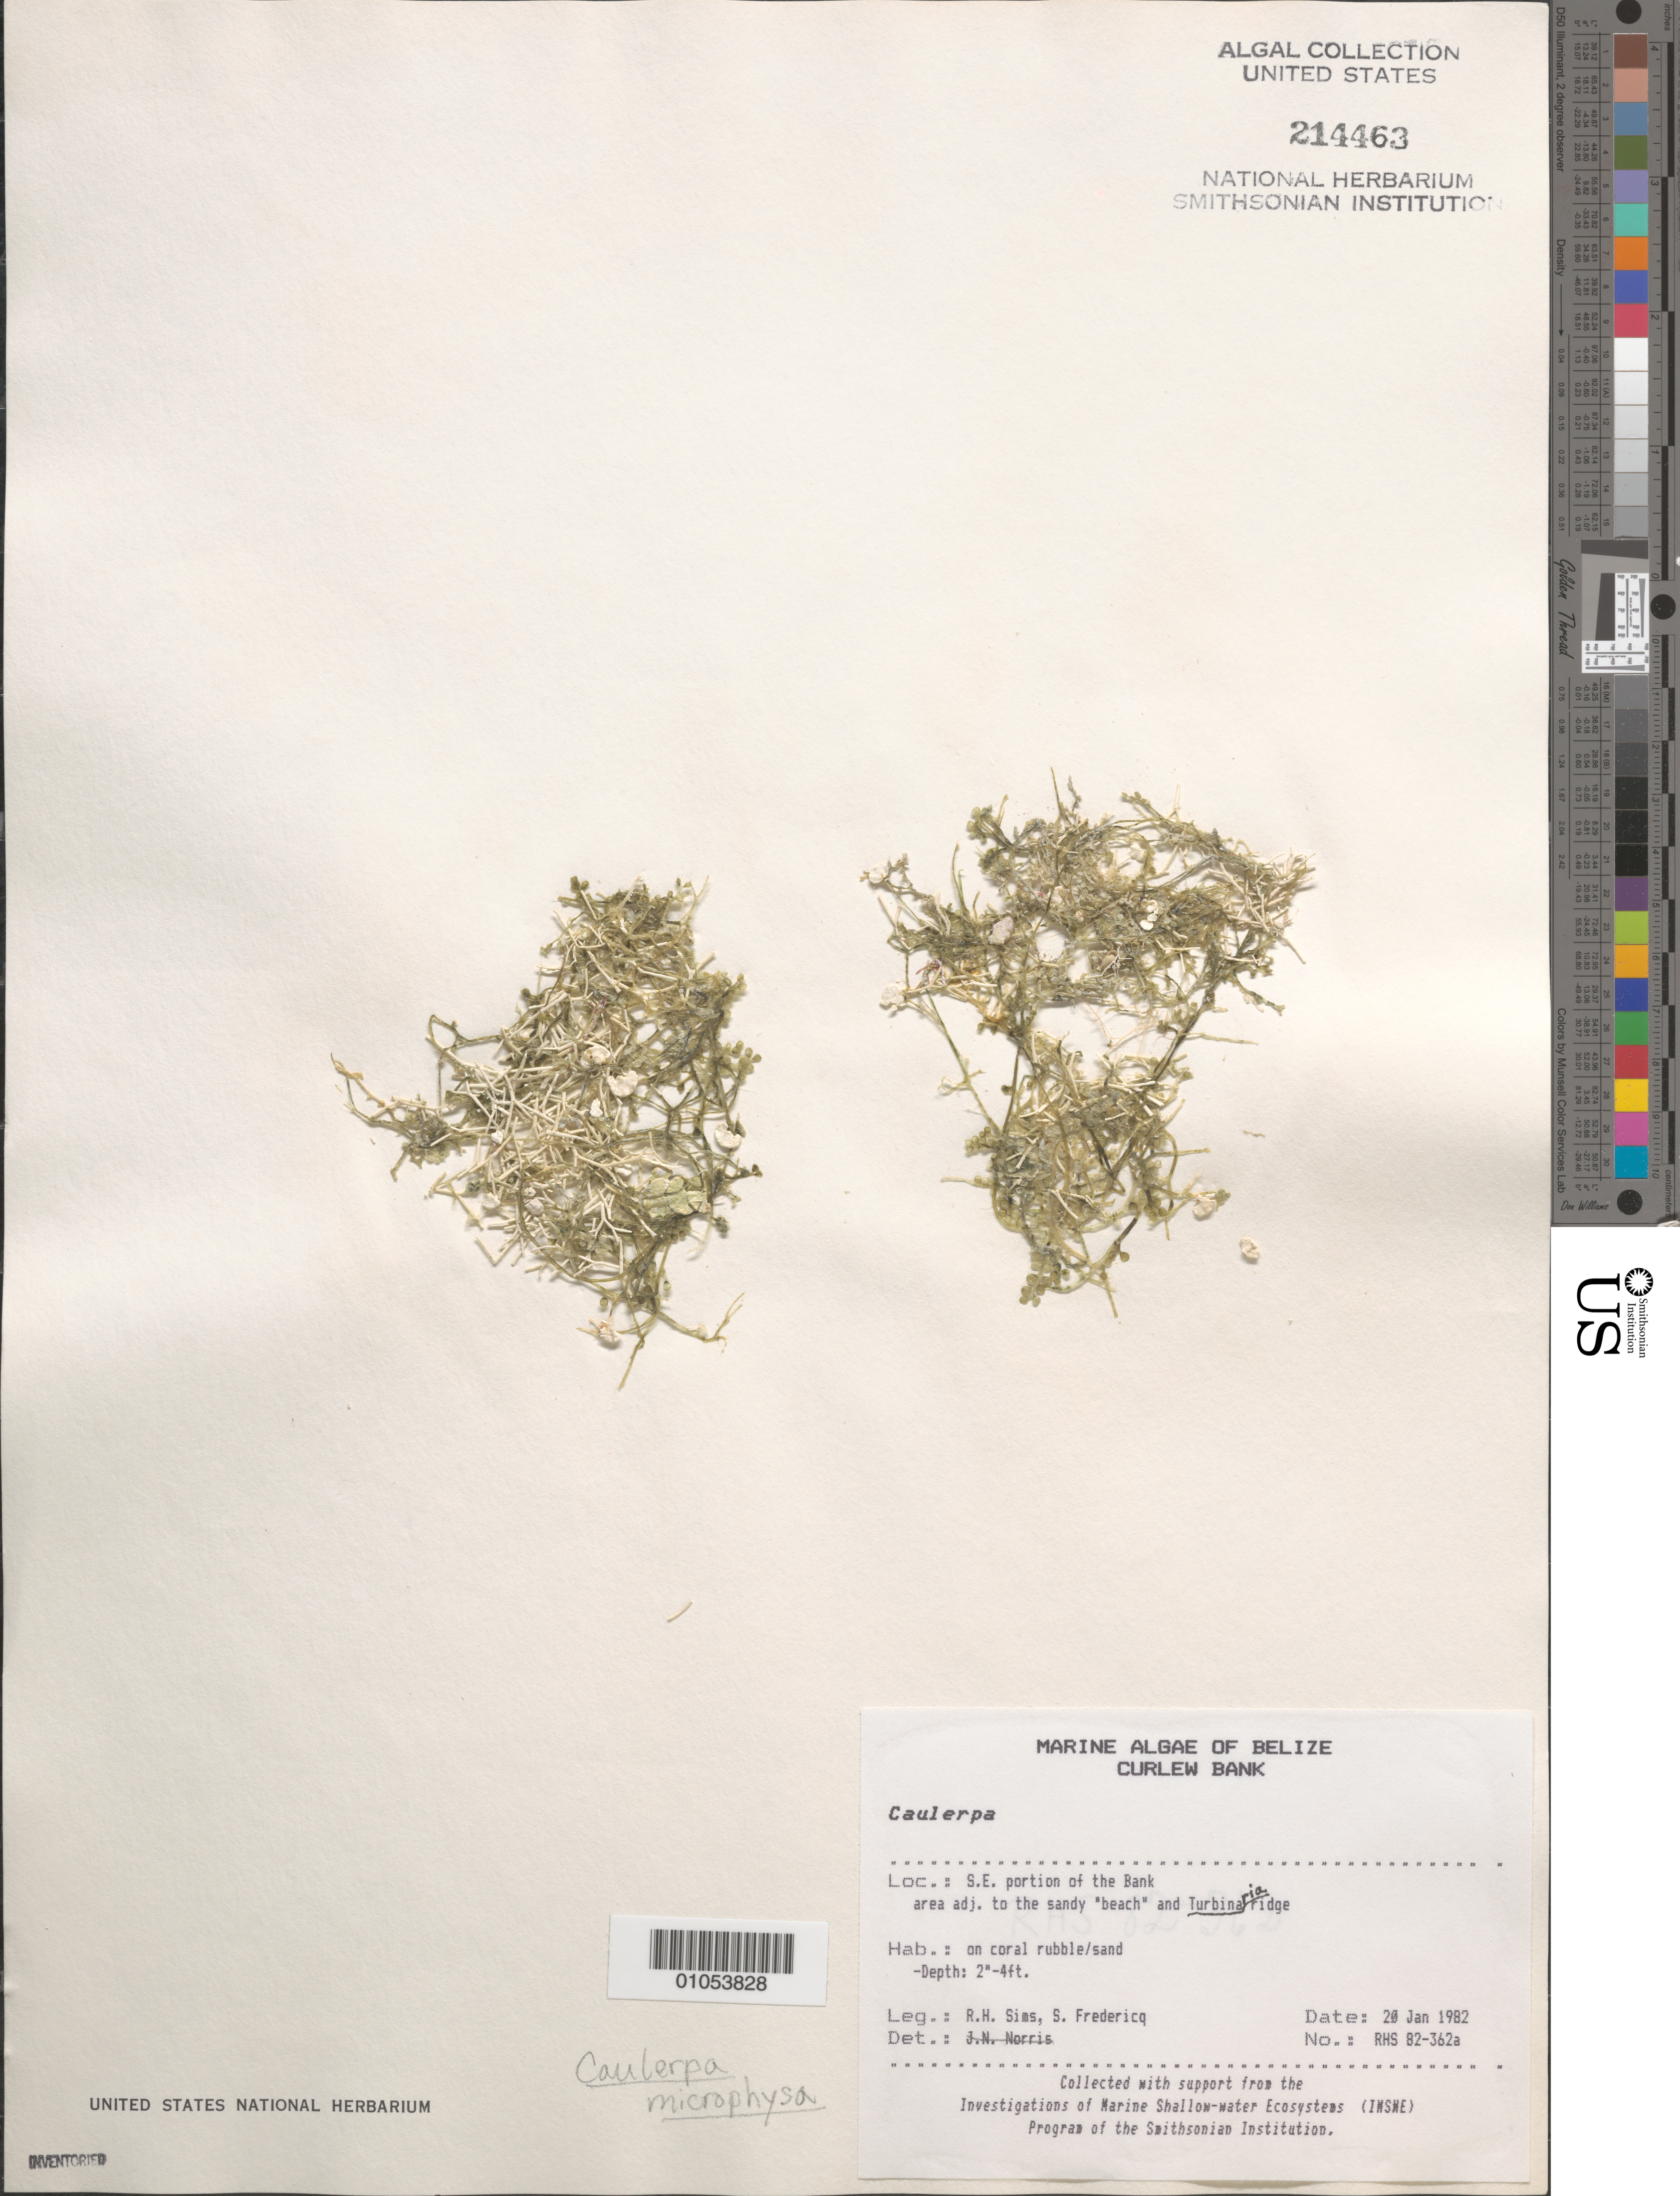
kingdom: Plantae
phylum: Chlorophyta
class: Ulvophyceae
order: Bryopsidales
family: Caulerpaceae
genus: Caulerpa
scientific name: Caulerpa microphysa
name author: (Weber Bosse) Feldmann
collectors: R. H. Sims & S. Fredericq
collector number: RHS 82-362a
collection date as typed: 20 Jan 1982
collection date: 1982-01-20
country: Belize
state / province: Stann Creek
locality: Curlew Bank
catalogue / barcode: US 214463